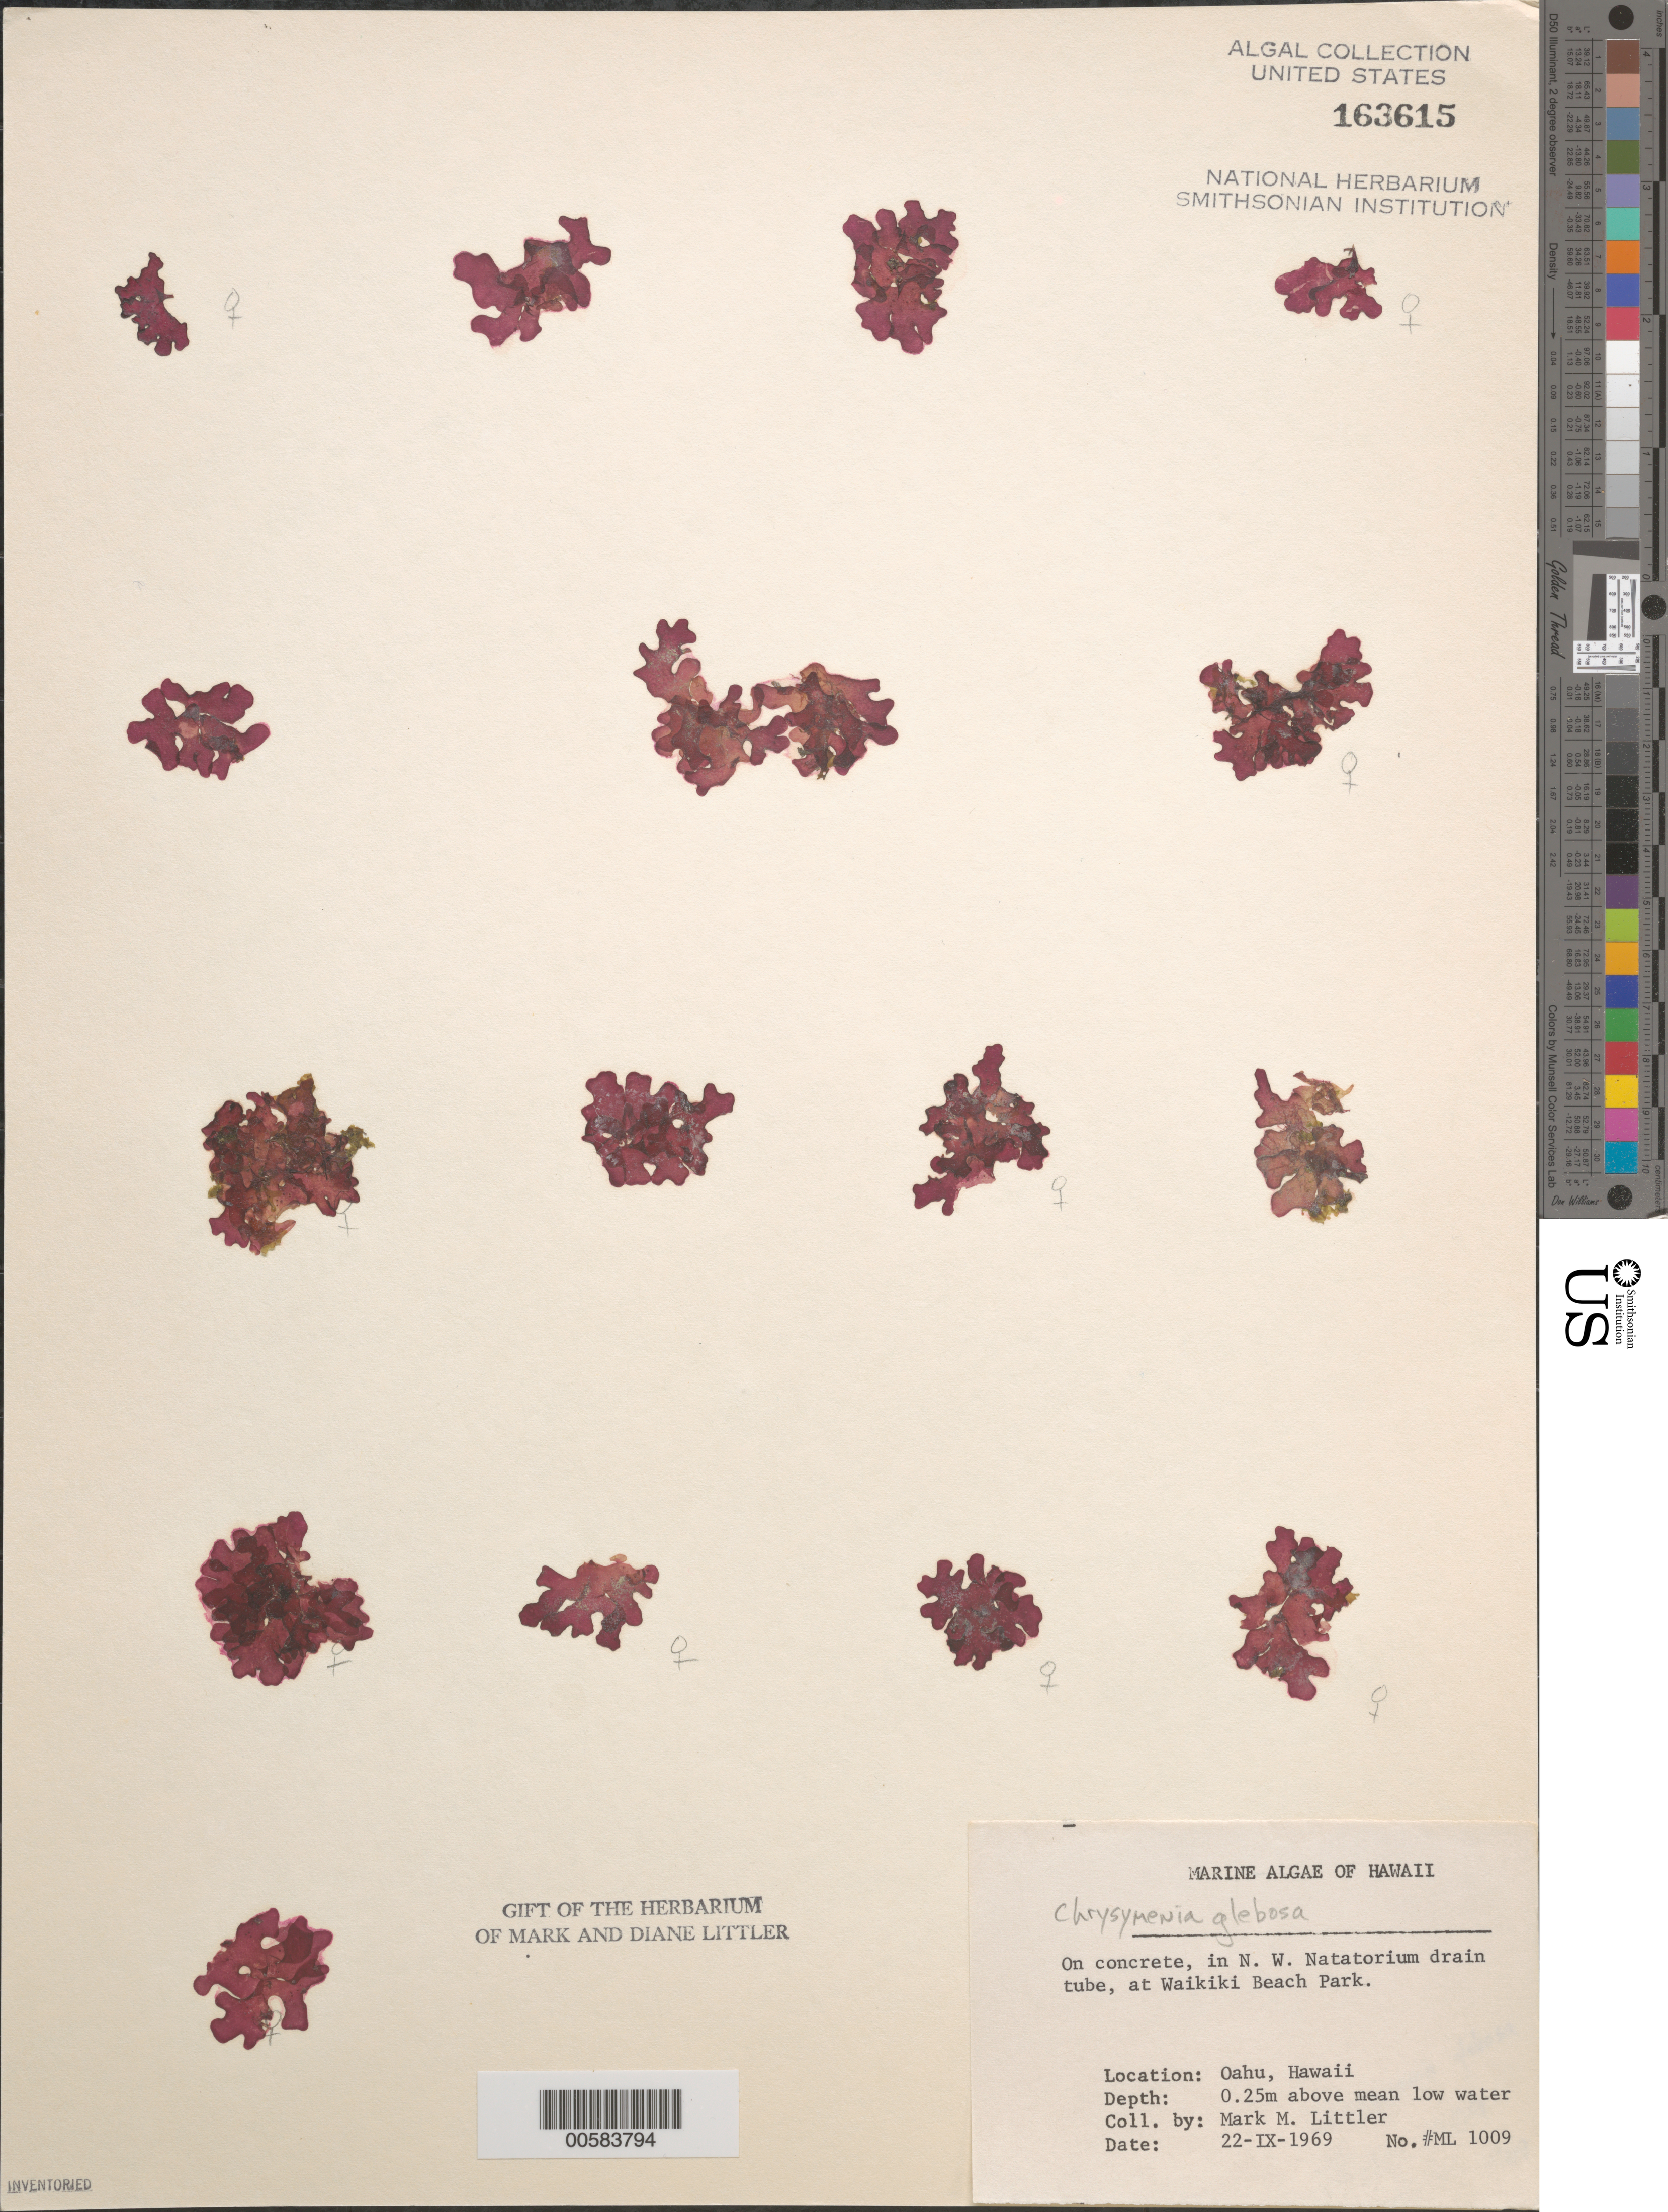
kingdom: Plantae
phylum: Rhodophyta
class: Florideophyceae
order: Rhodymeniales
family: Rhodymeniaceae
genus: Chrysymenia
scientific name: Chrysymenia glebosa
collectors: M. M. Littler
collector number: ML 1009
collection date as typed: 22 Sep 1969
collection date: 1969-09-22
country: United States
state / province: Hawaii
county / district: Honolulu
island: Oahu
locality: Waikiki Beach Park, northwest Natatorium drain tube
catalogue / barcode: US 163615